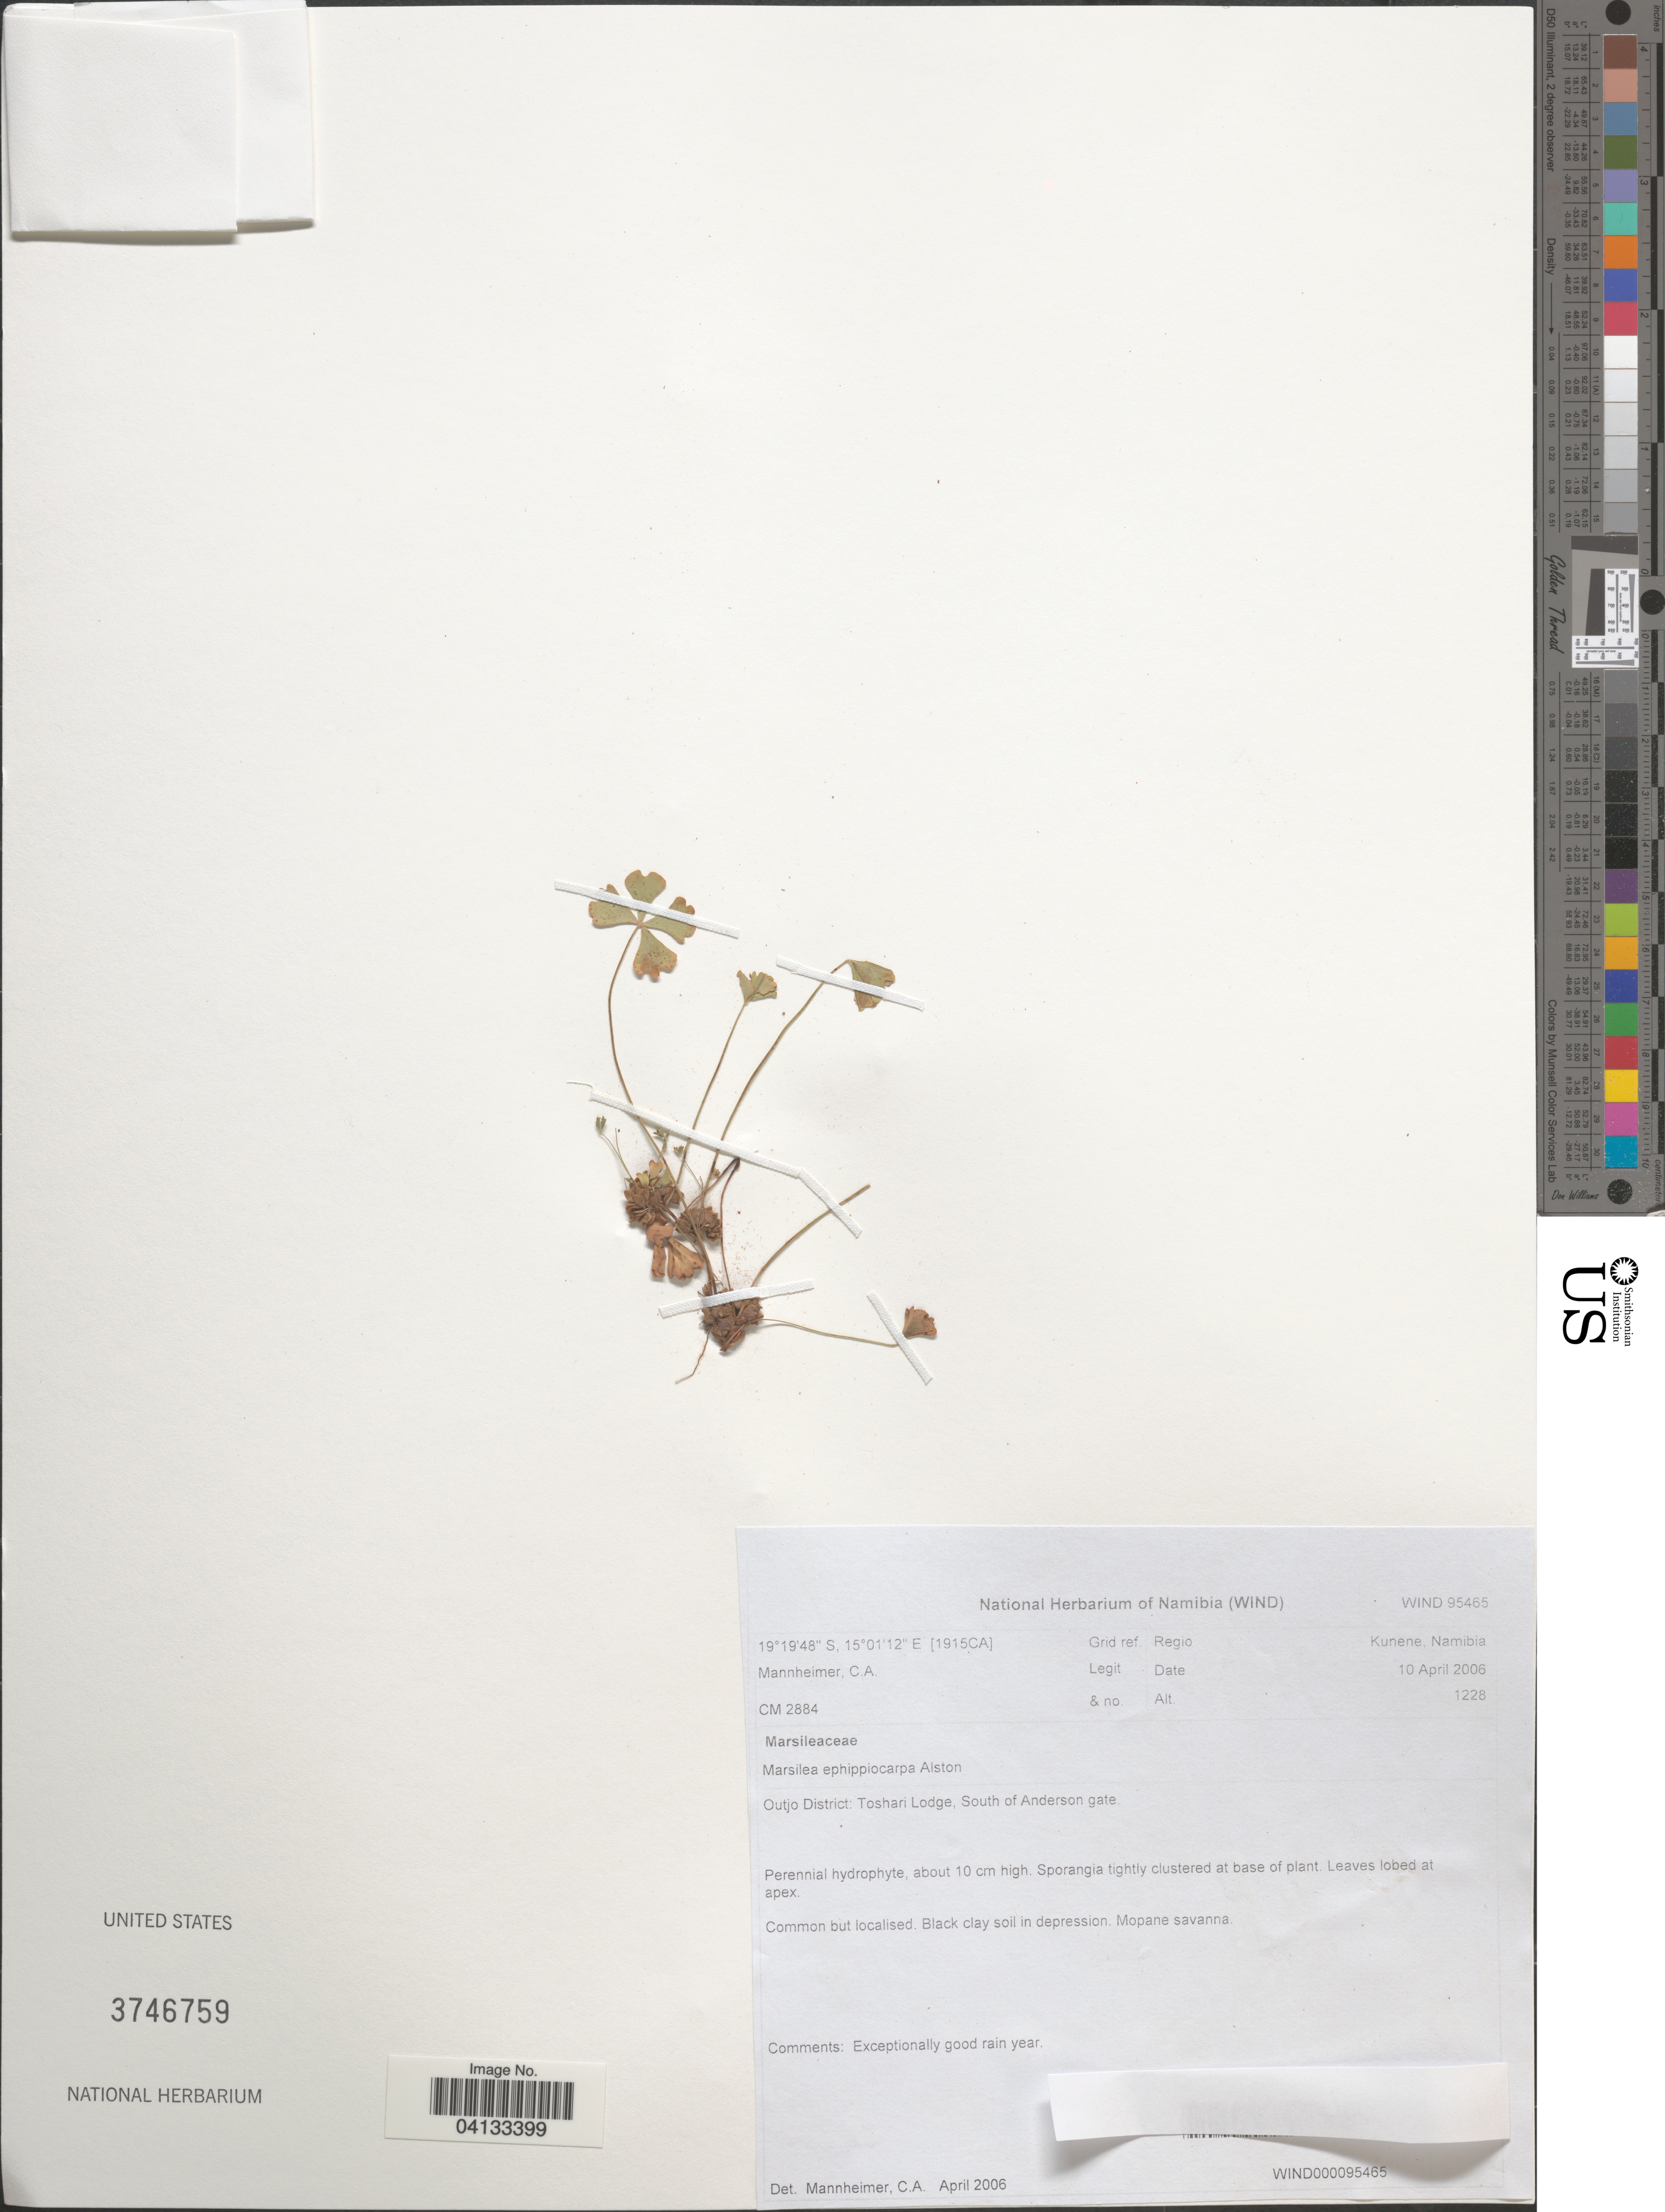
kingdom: Plantae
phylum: Tracheophyta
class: Polypodiopsida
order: Salviniales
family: Marsileaceae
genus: Marsilea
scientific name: Marsilea ephippiocarpa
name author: Alston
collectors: C. A. Mannheimer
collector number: CM2884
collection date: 2006-04-10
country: Namibia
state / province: Kunene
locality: [1915CA]. Outjo District: Toshari Lodge, South of Anderson gate.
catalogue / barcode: US 3746759